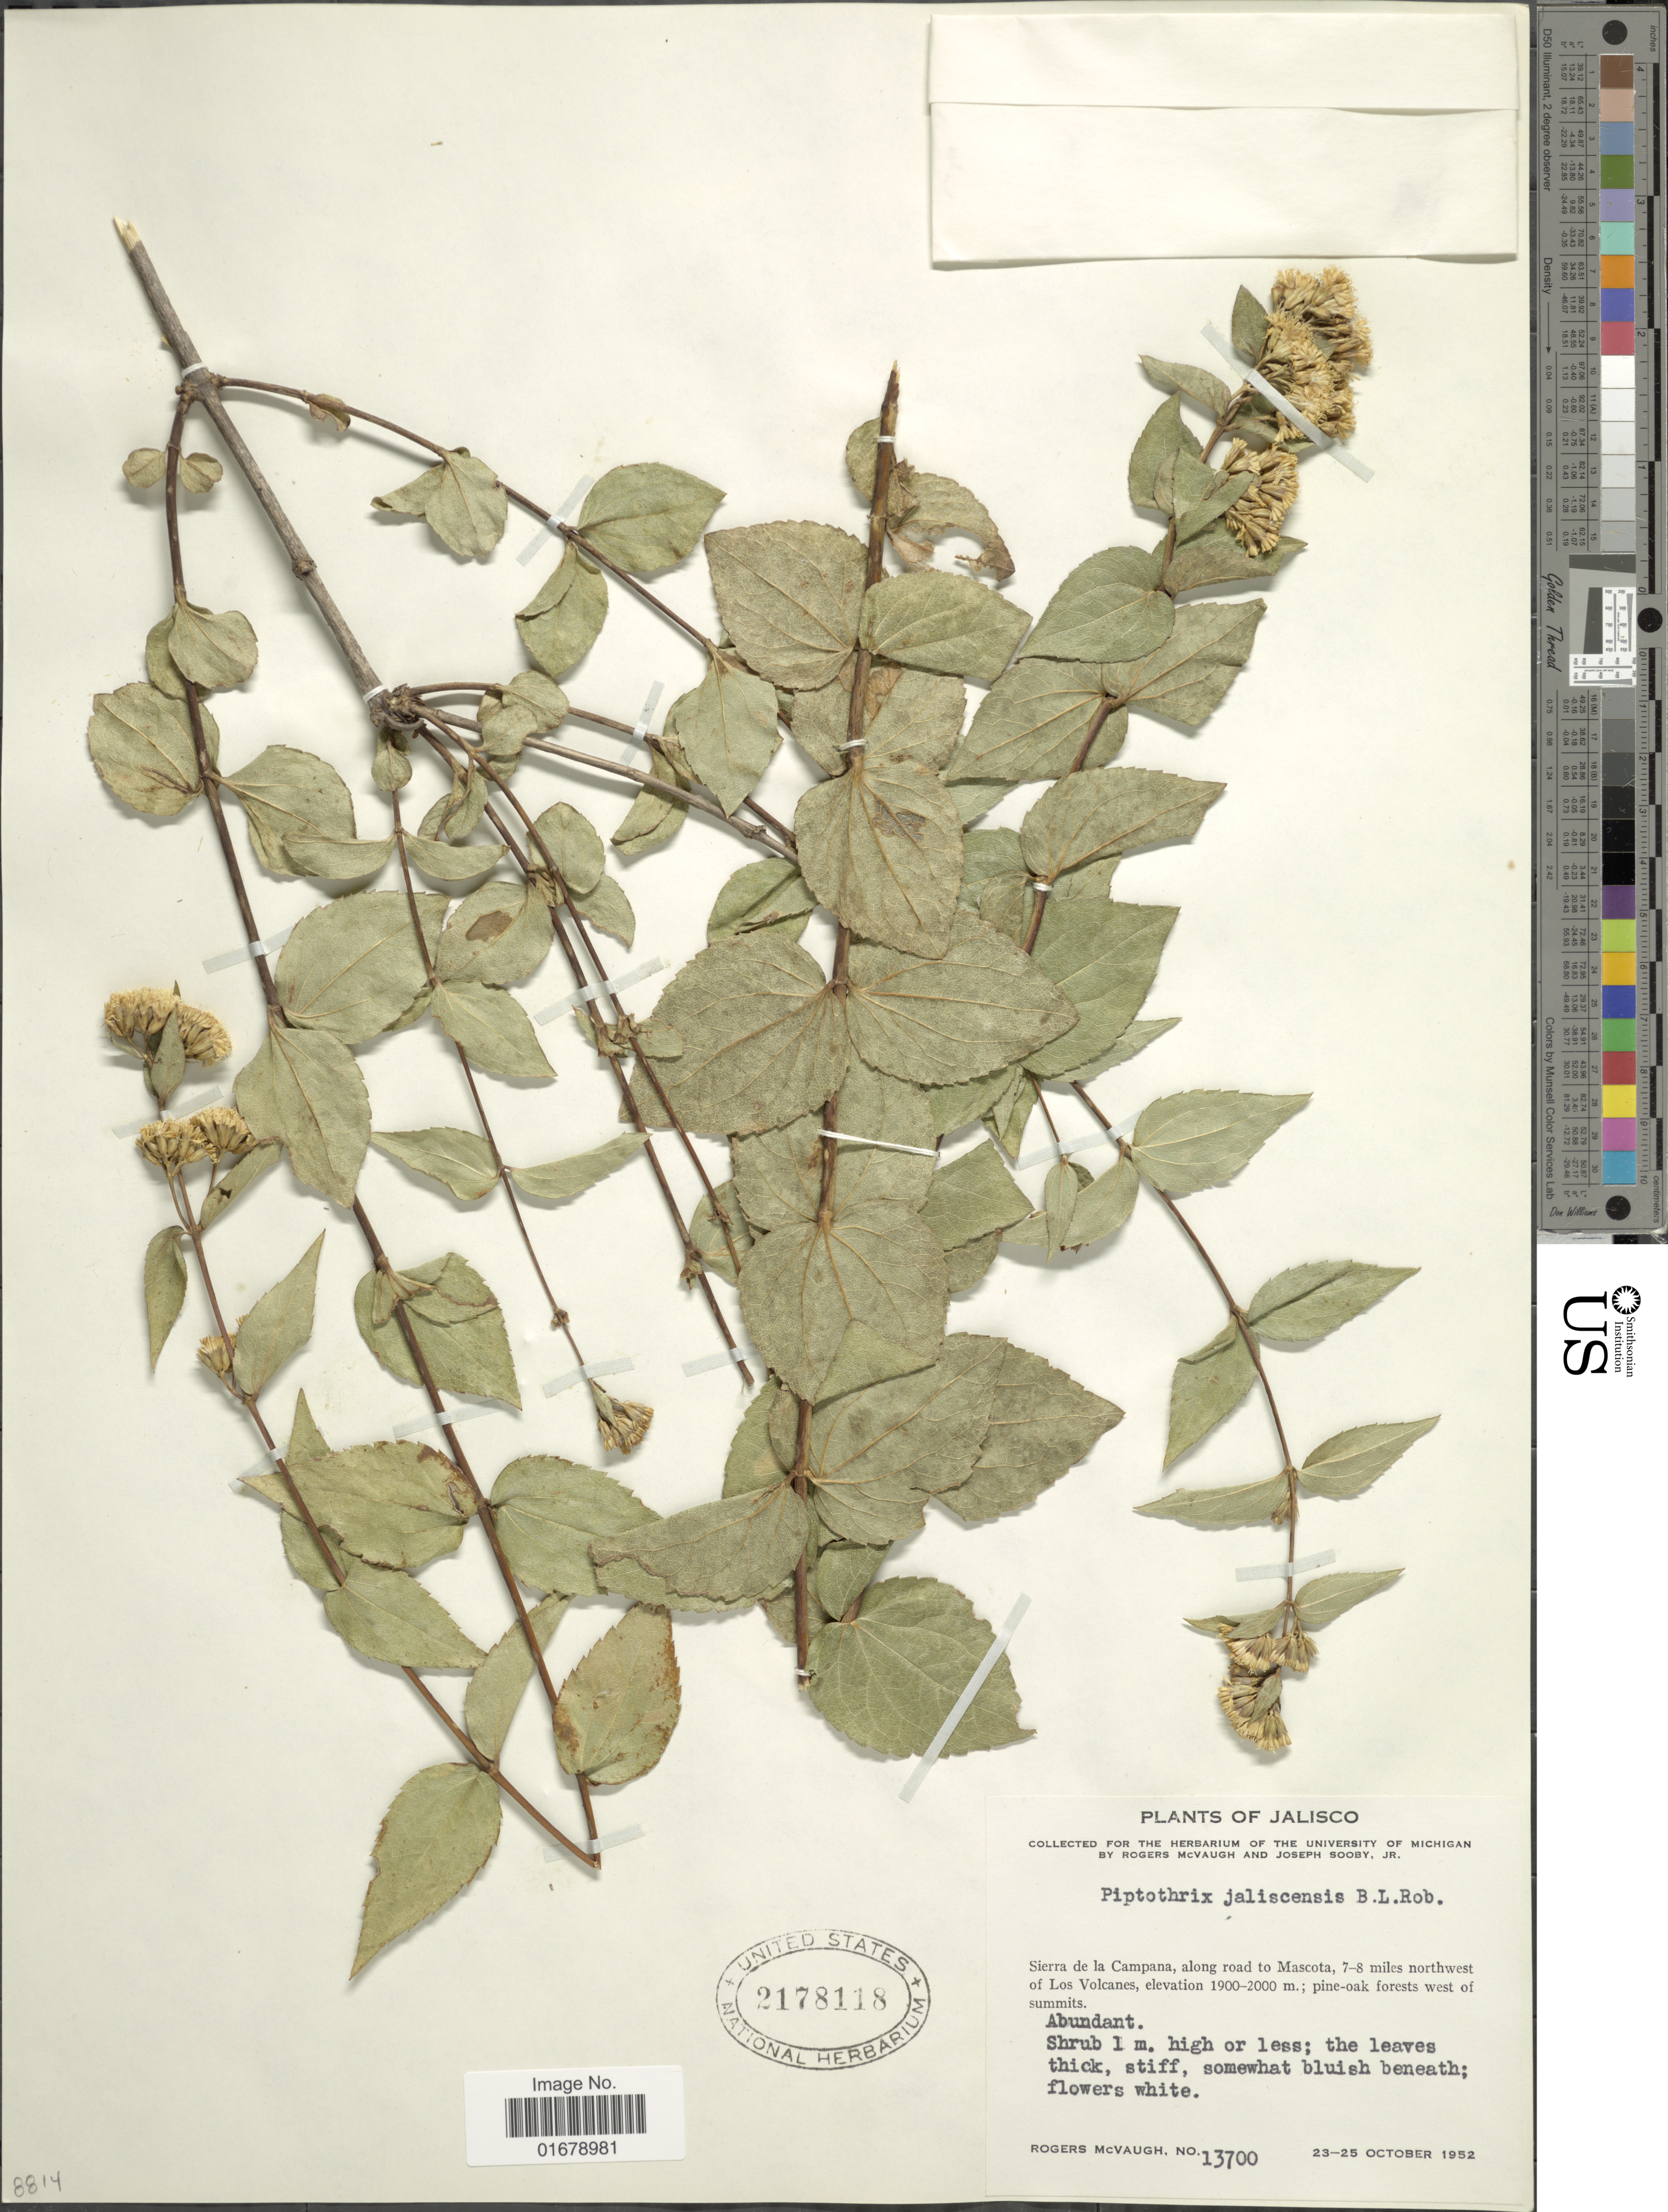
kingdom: Plantae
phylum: Tracheophyta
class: Magnoliopsida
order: Asterales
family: Asteraceae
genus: Piptothrix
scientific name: Piptothrix jaliscensis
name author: B.L. Rob.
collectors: R. McVaugh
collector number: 13700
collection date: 1952-10-23/1952-10-25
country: Mexico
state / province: Jalisco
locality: Jalisco. Sierra de la Campana, along road to Mascota, 7- 8 miles northwest of Los Volcanes. pine-oak forests west of summits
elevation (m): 1900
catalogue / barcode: US 2178118